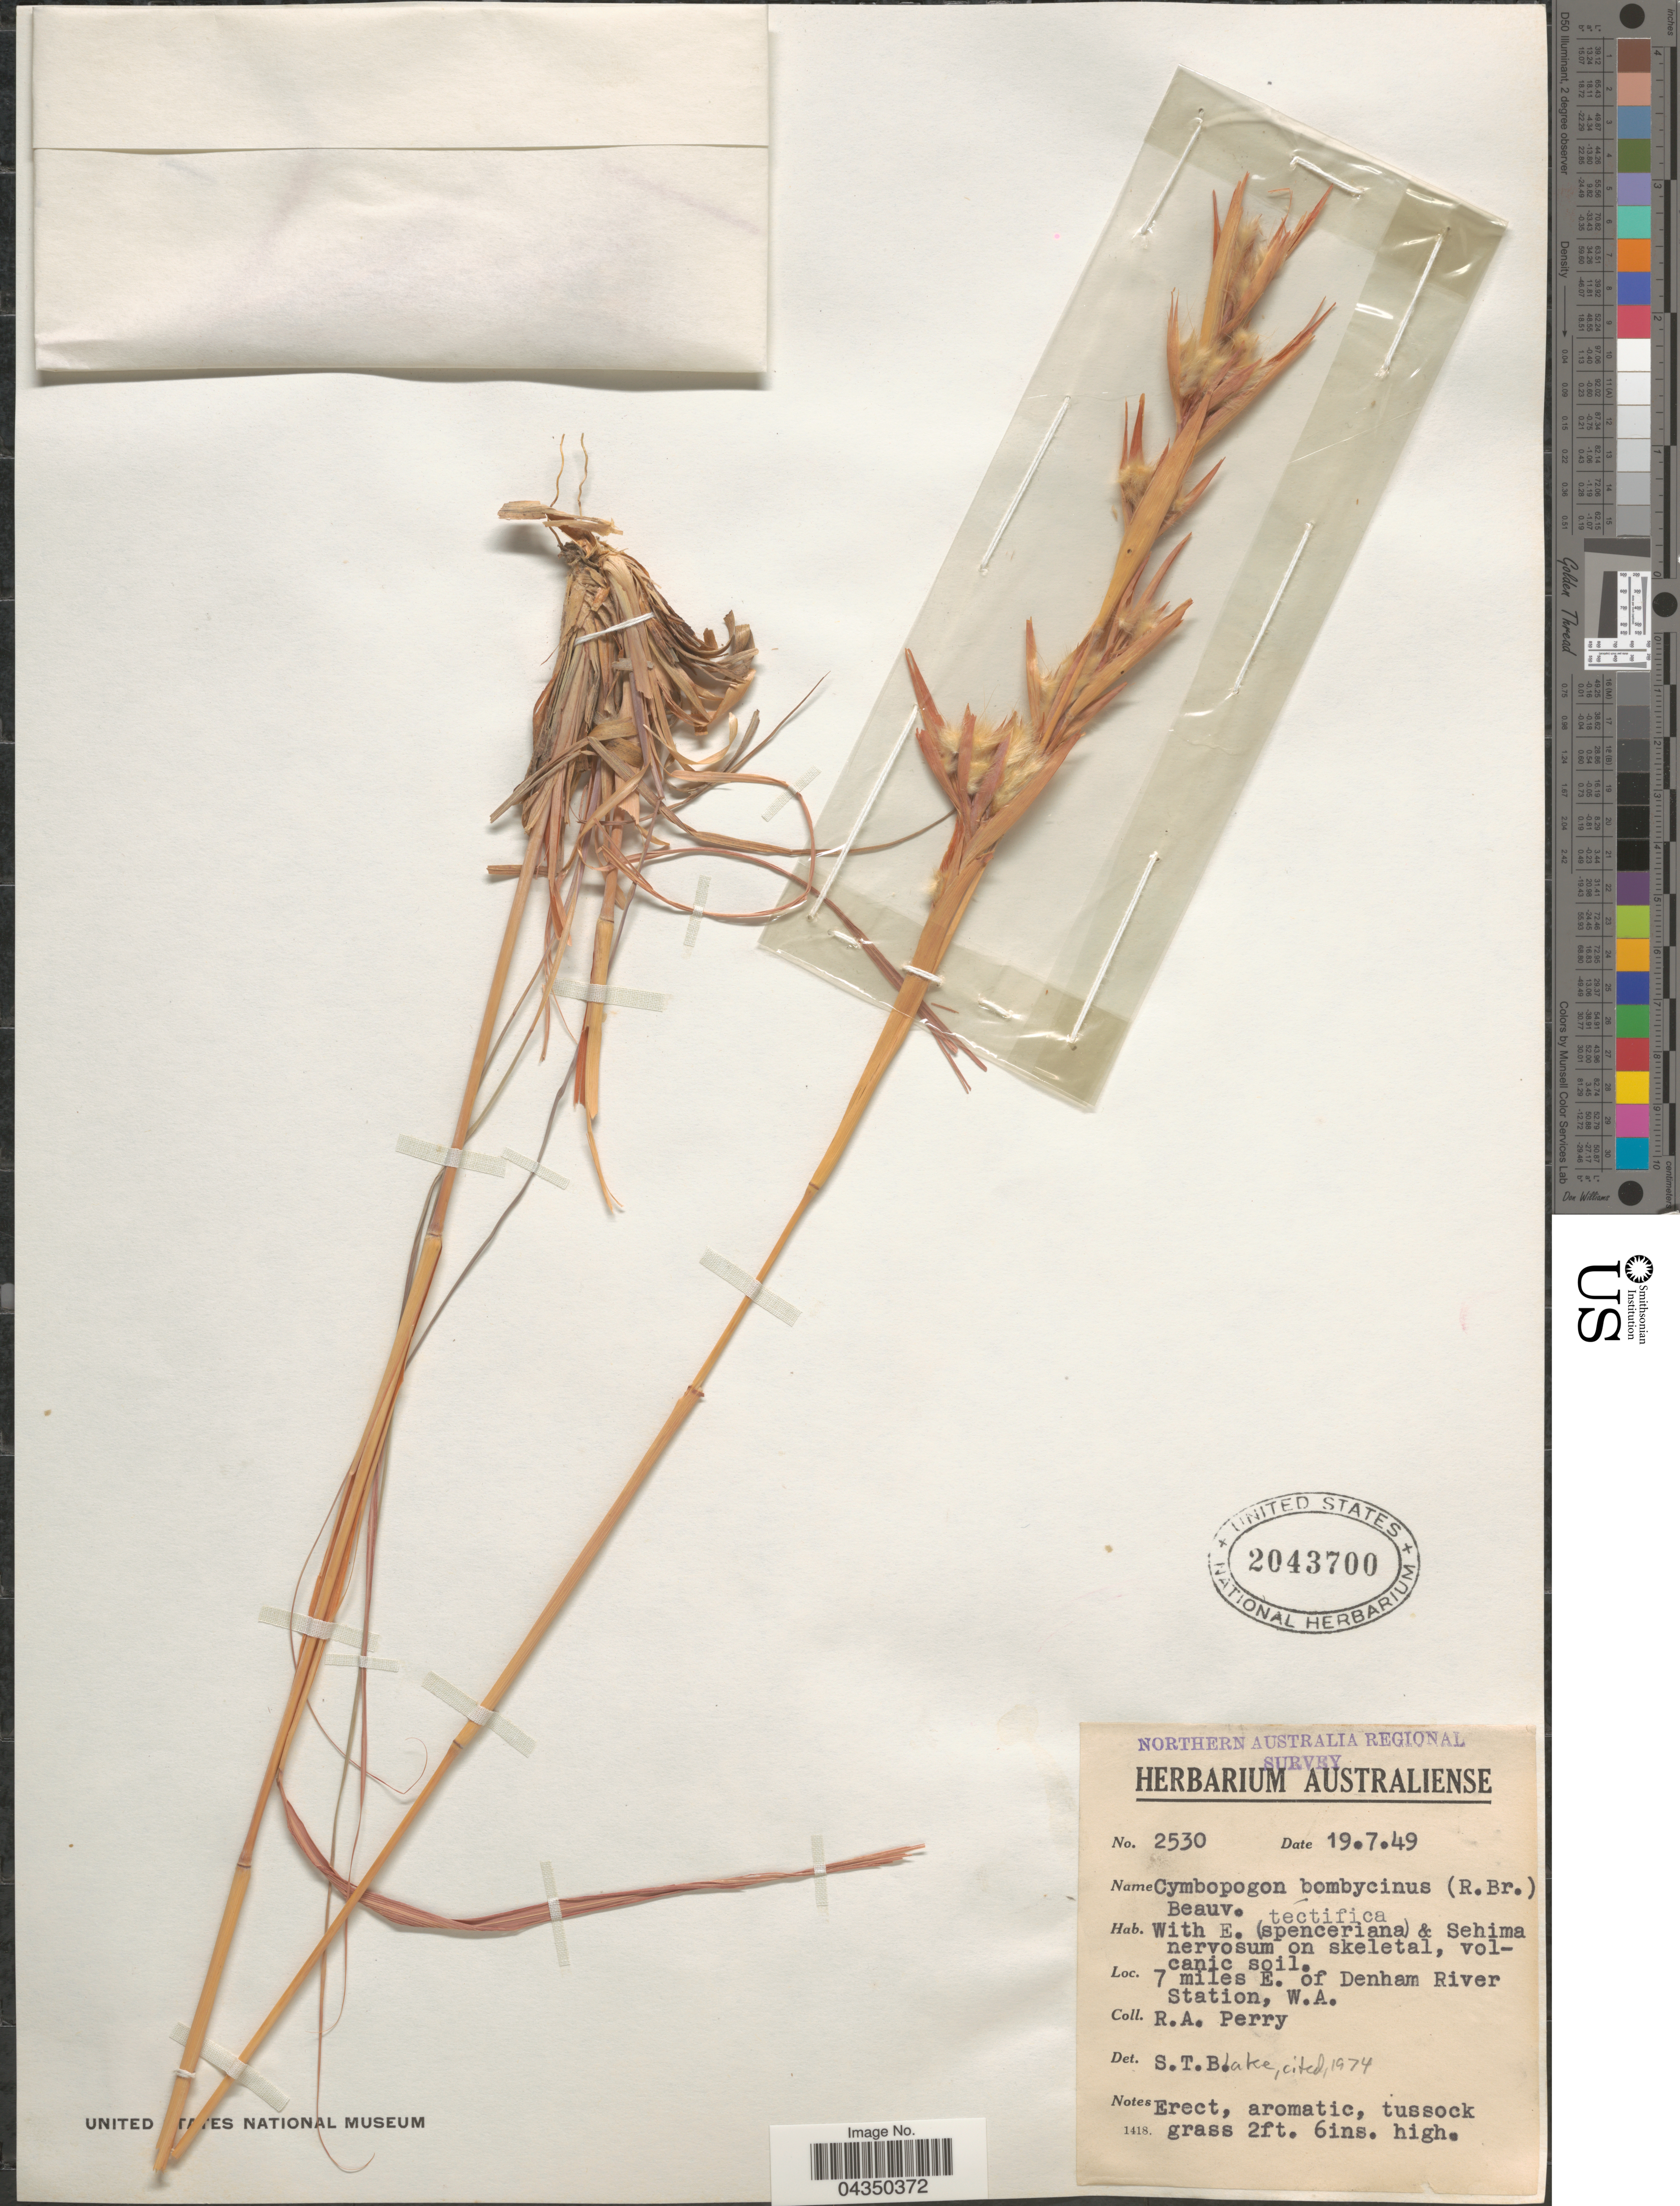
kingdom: Plantae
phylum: Tracheophyta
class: Liliopsida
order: Poales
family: Poaceae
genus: Cymbopogon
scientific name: Cymbopogon bombycinus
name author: A. Camus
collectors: Perry, R. A.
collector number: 2530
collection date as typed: Transcribed d/m/y: 19/7/49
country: Australia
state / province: Western Australia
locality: Northern Australia Regional Survey. 7 miles E. of Denham River Station.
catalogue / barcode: US 2043700